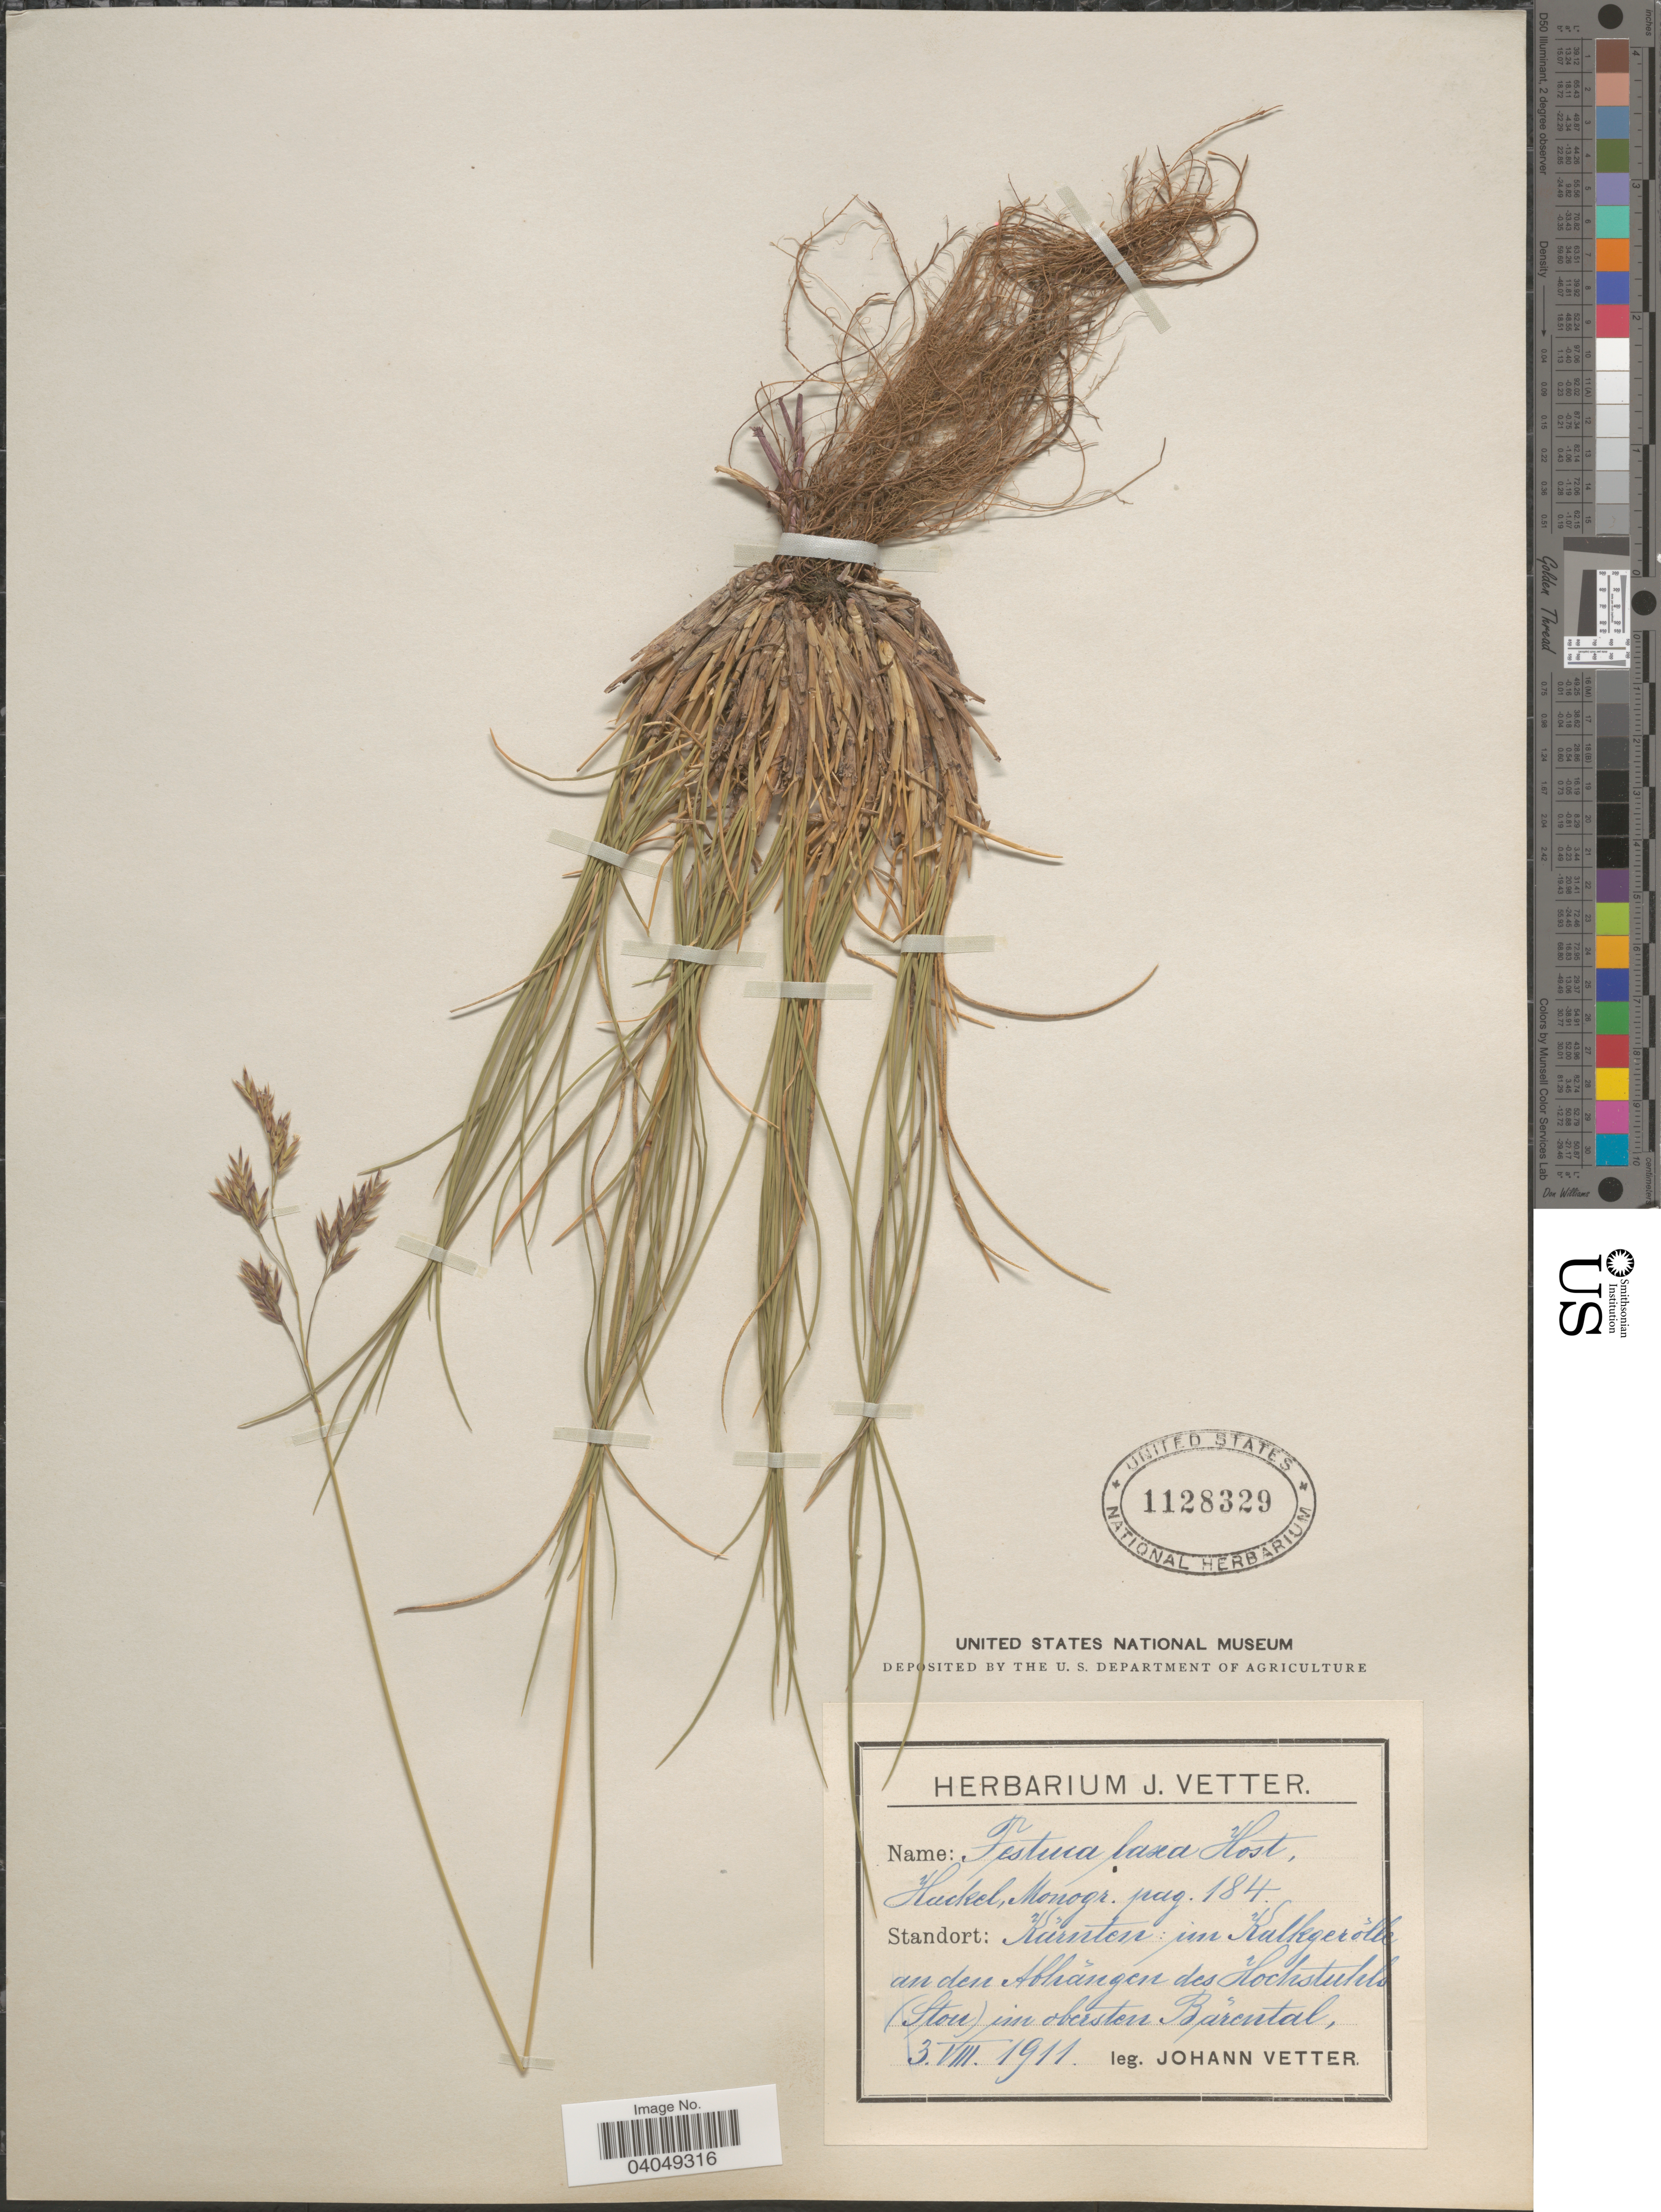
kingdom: Plantae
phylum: Tracheophyta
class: Liliopsida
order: Poales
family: Poaceae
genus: Festuca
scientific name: Festuca laxa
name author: Host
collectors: J. Vetter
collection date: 1911-08-03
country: Austria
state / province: Karnten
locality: Im Kalkgerölle au den Abhängen des Hochstuhls (Stou) im obersten Bãrental.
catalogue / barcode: US 1128329